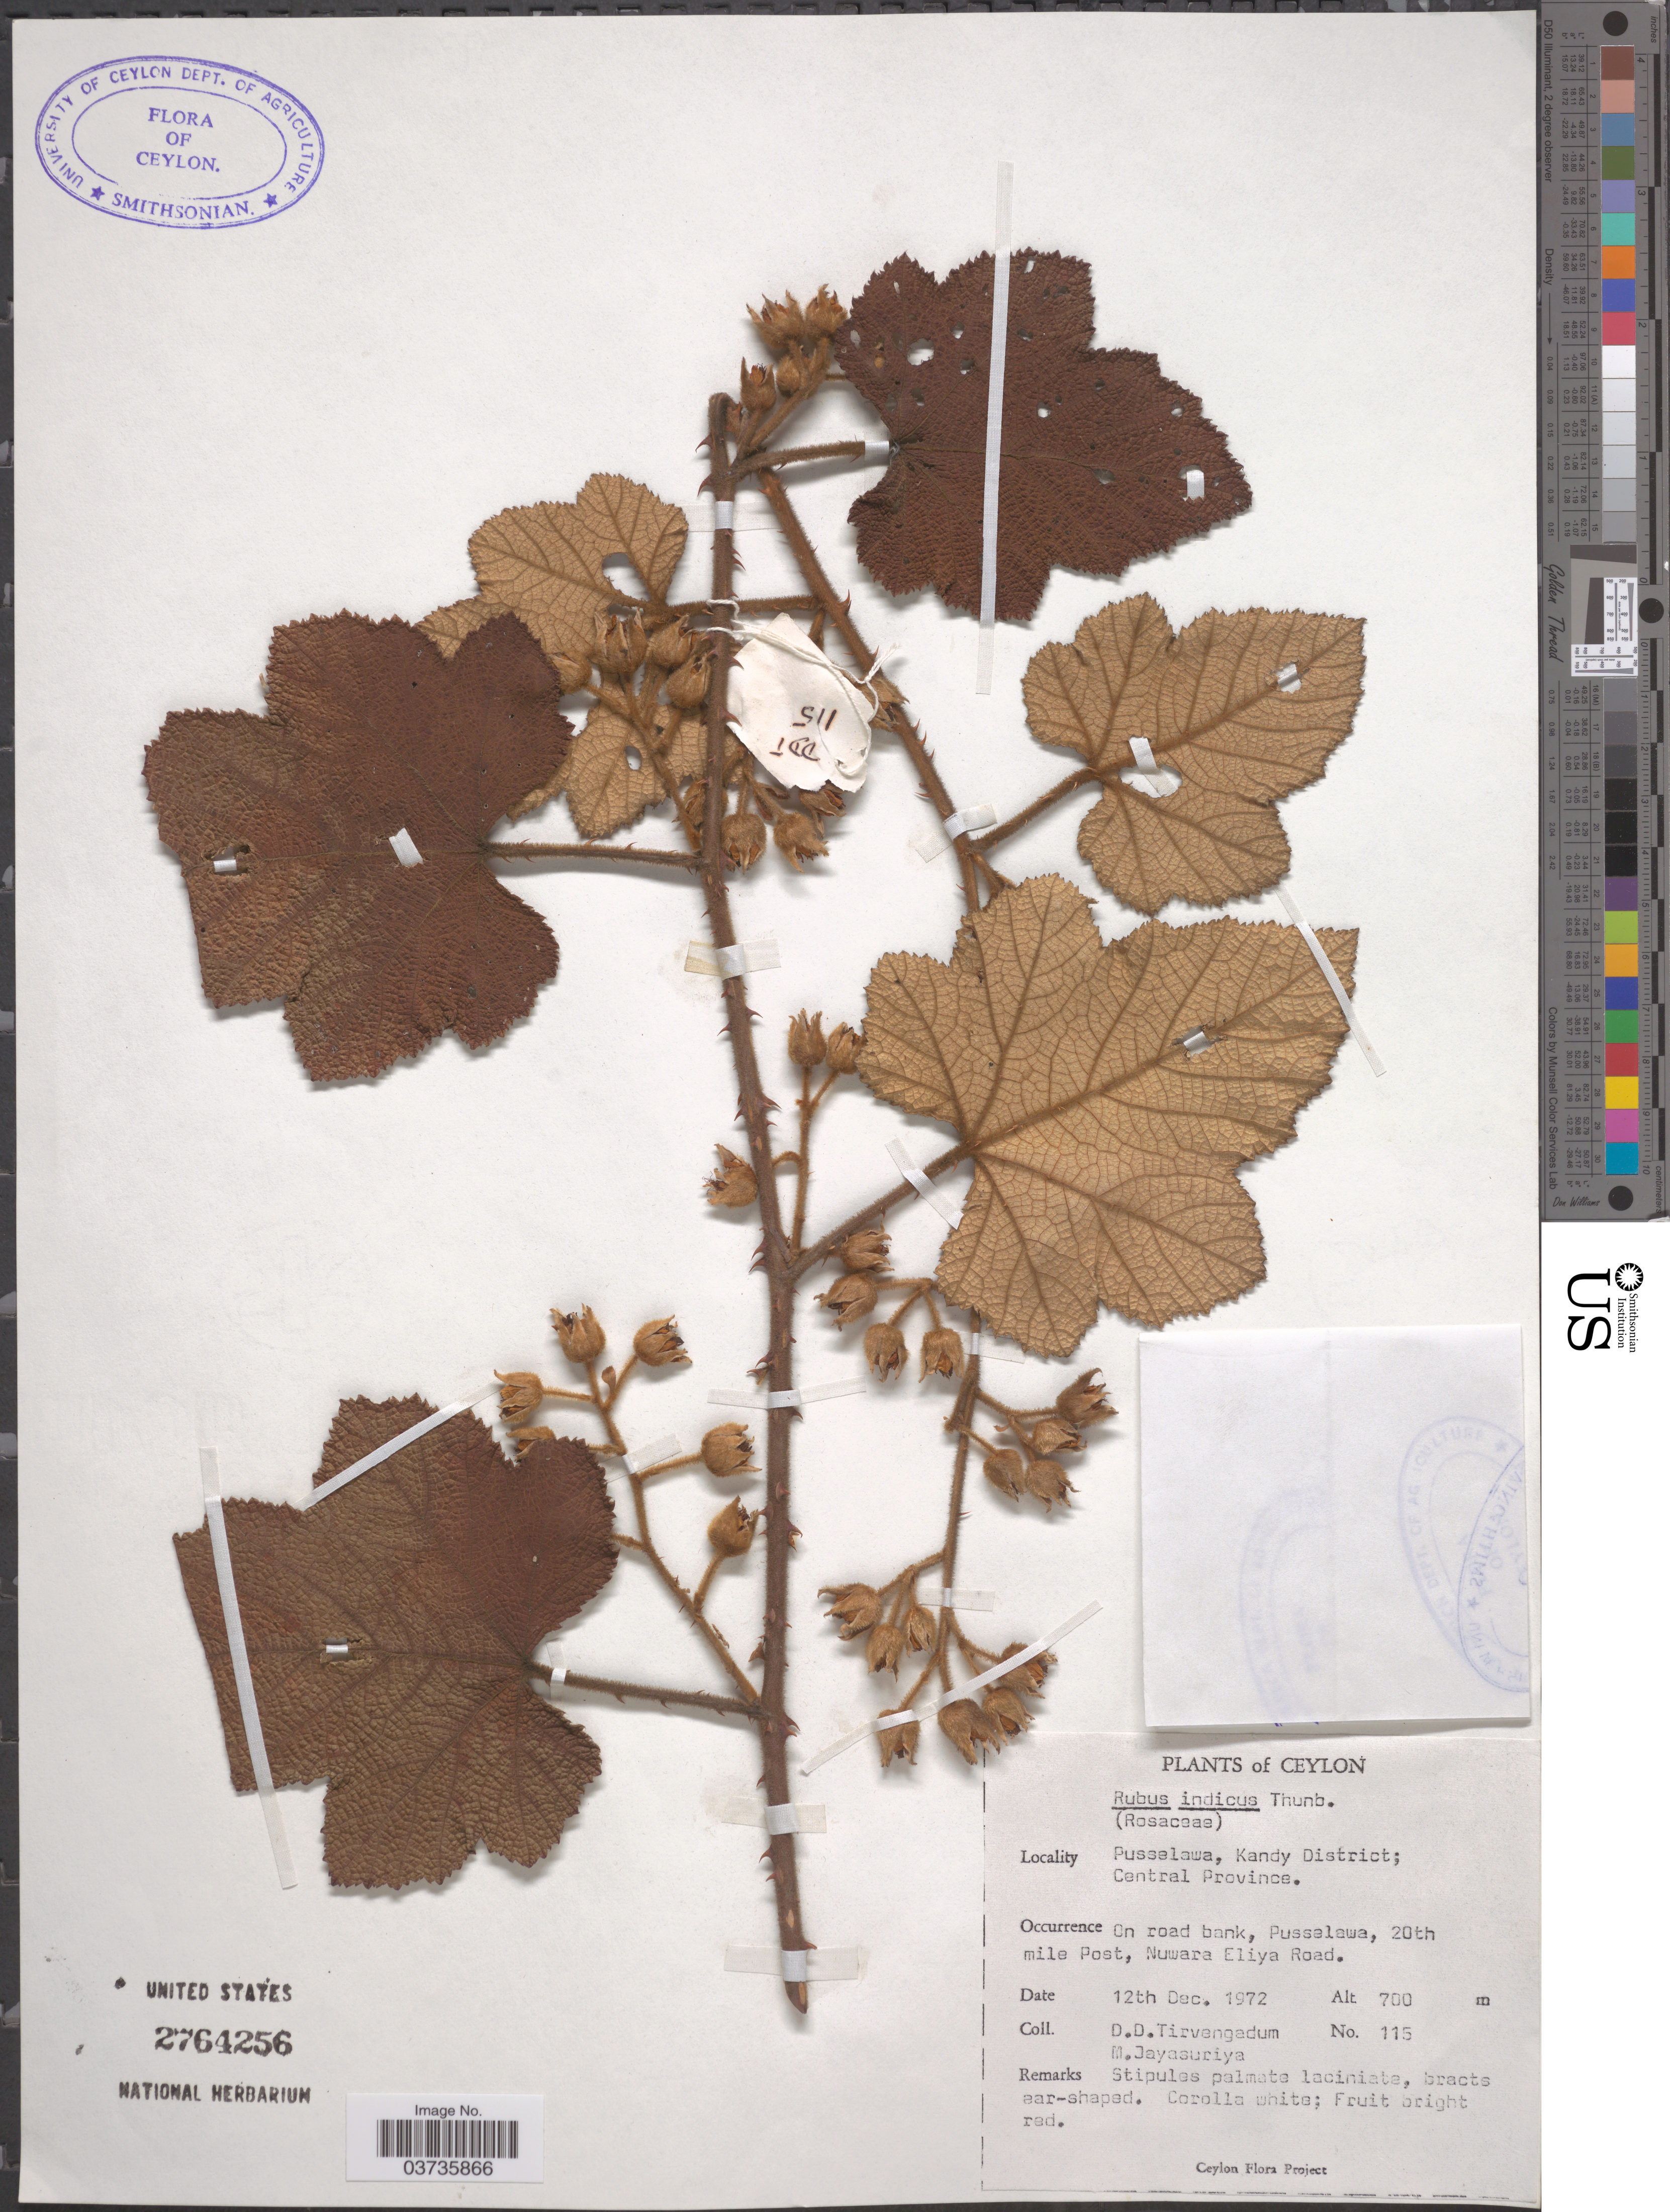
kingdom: Plantae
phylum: Tracheophyta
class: Magnoliopsida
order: Rosales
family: Rosaceae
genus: Rubus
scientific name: Rubus indicus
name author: Lesch. ex Ser.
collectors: D. Tirvengadum & M. Jayasuriya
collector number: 115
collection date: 1972-12-12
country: Sri Lanka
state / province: Central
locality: Ceylon. Pusselawa, Kandy District. Pusselawa, 20th mile Post, Nuwara Eliya Road.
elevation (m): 700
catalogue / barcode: US 2764256